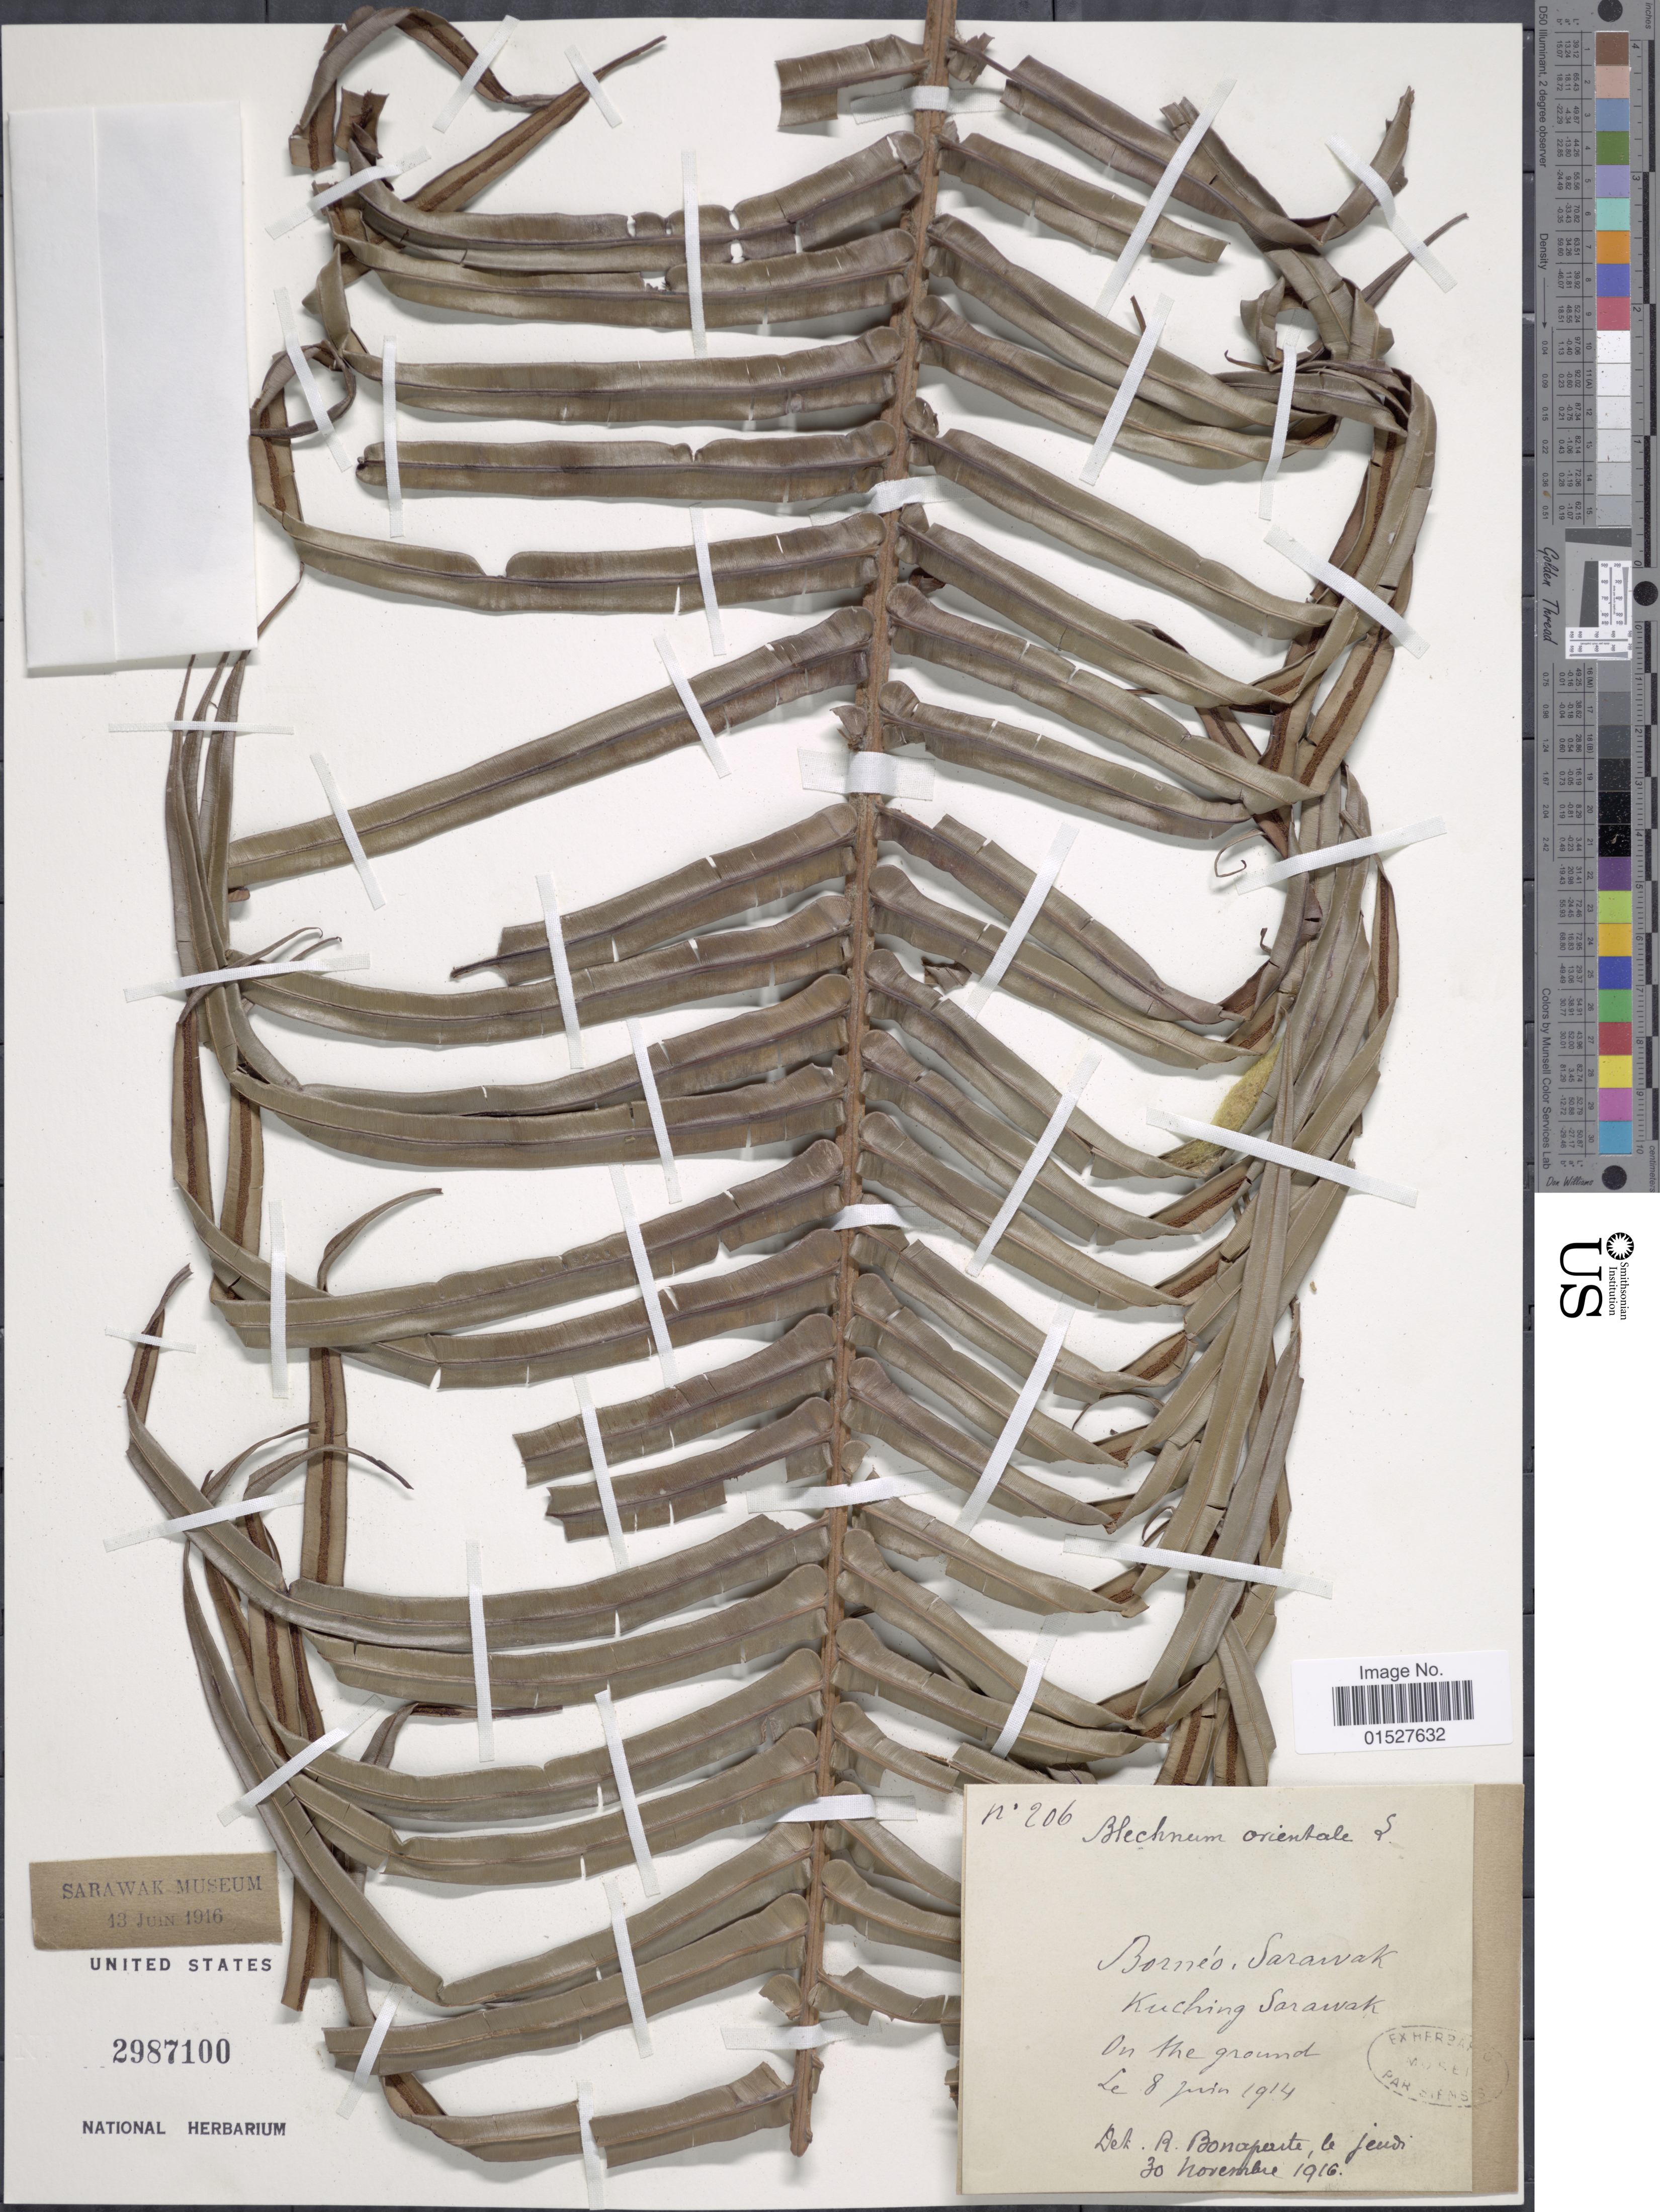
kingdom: Plantae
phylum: Tracheophyta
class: Polypodiopsida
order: Polypodiales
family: Blechnaceae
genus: Blechnum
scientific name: Blechnum orientale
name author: L.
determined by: Bonaparte, R. N.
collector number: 206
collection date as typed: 8 juin 1914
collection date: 1914-06-08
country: Malaysia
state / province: Borneo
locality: Sarawak, Kuching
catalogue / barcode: US 2987100